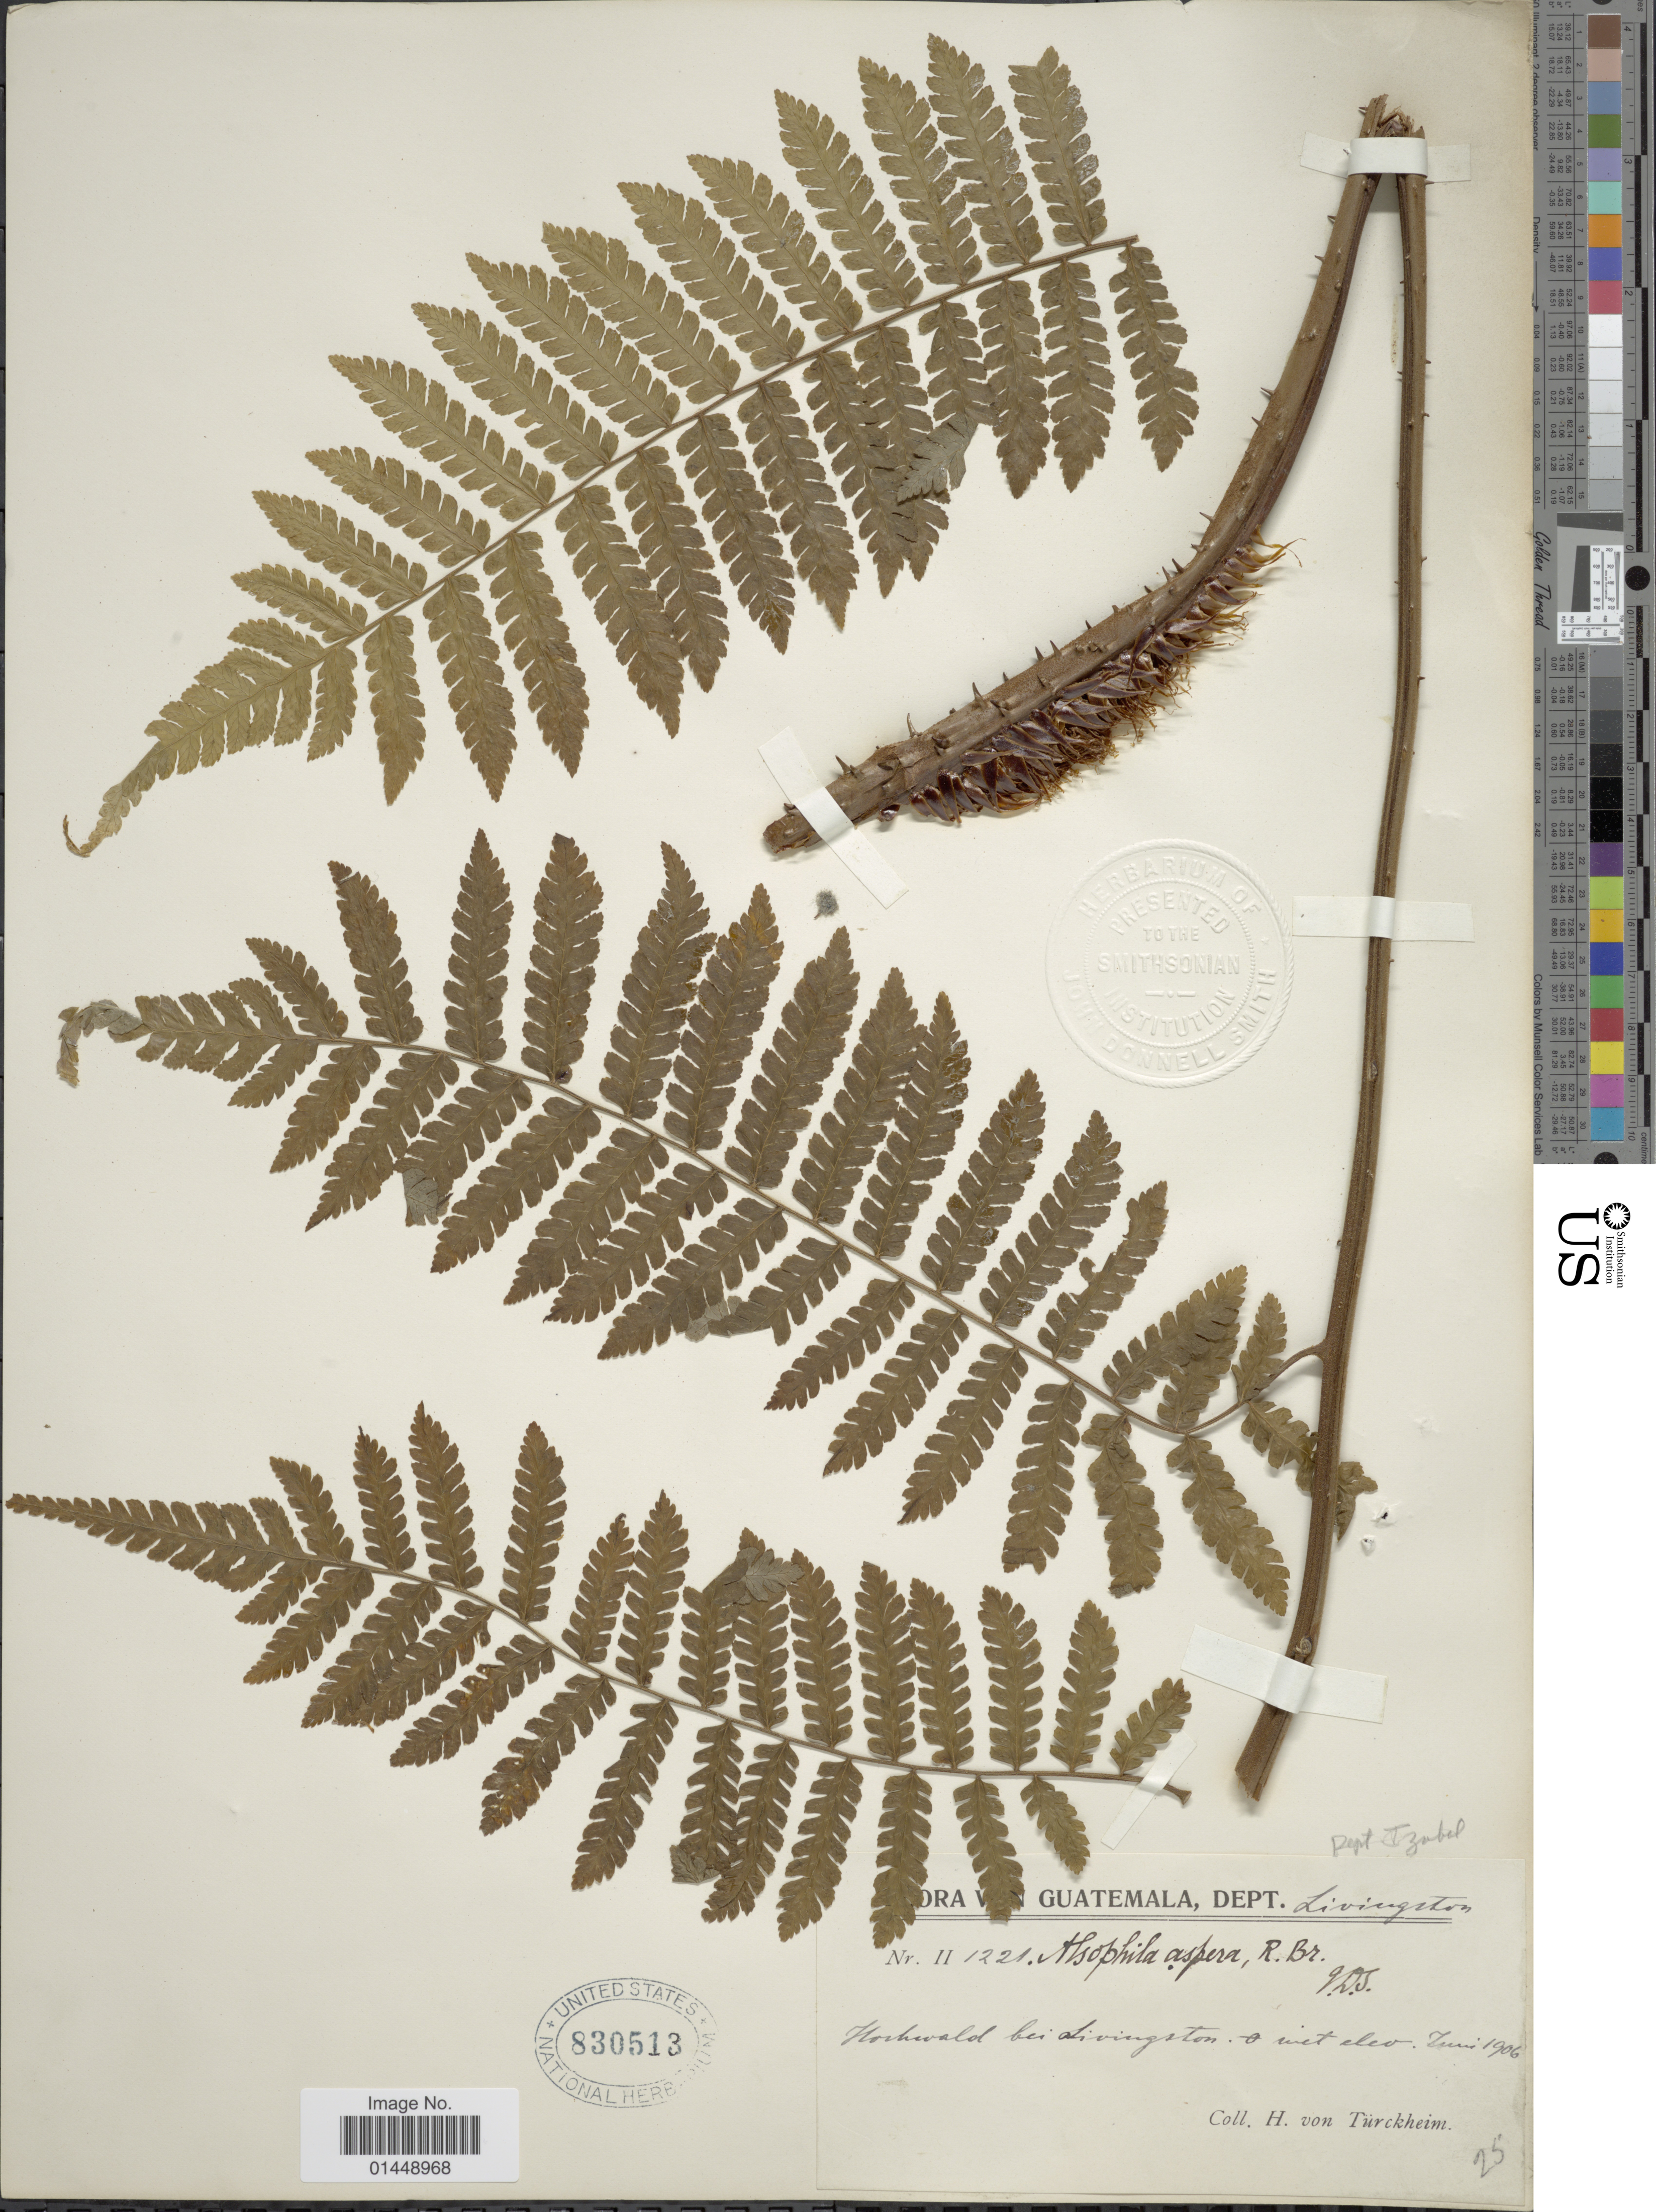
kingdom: Plantae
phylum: Tracheophyta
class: Polypodiopsida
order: Cyatheales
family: Cyatheaceae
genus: Cyathea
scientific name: Cyathea multiflora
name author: Sm.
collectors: H. von Türckheim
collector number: II1221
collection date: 1906-06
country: Guatemala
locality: Dept. Livingston. Hochwald bei Livingston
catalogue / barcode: US 830513